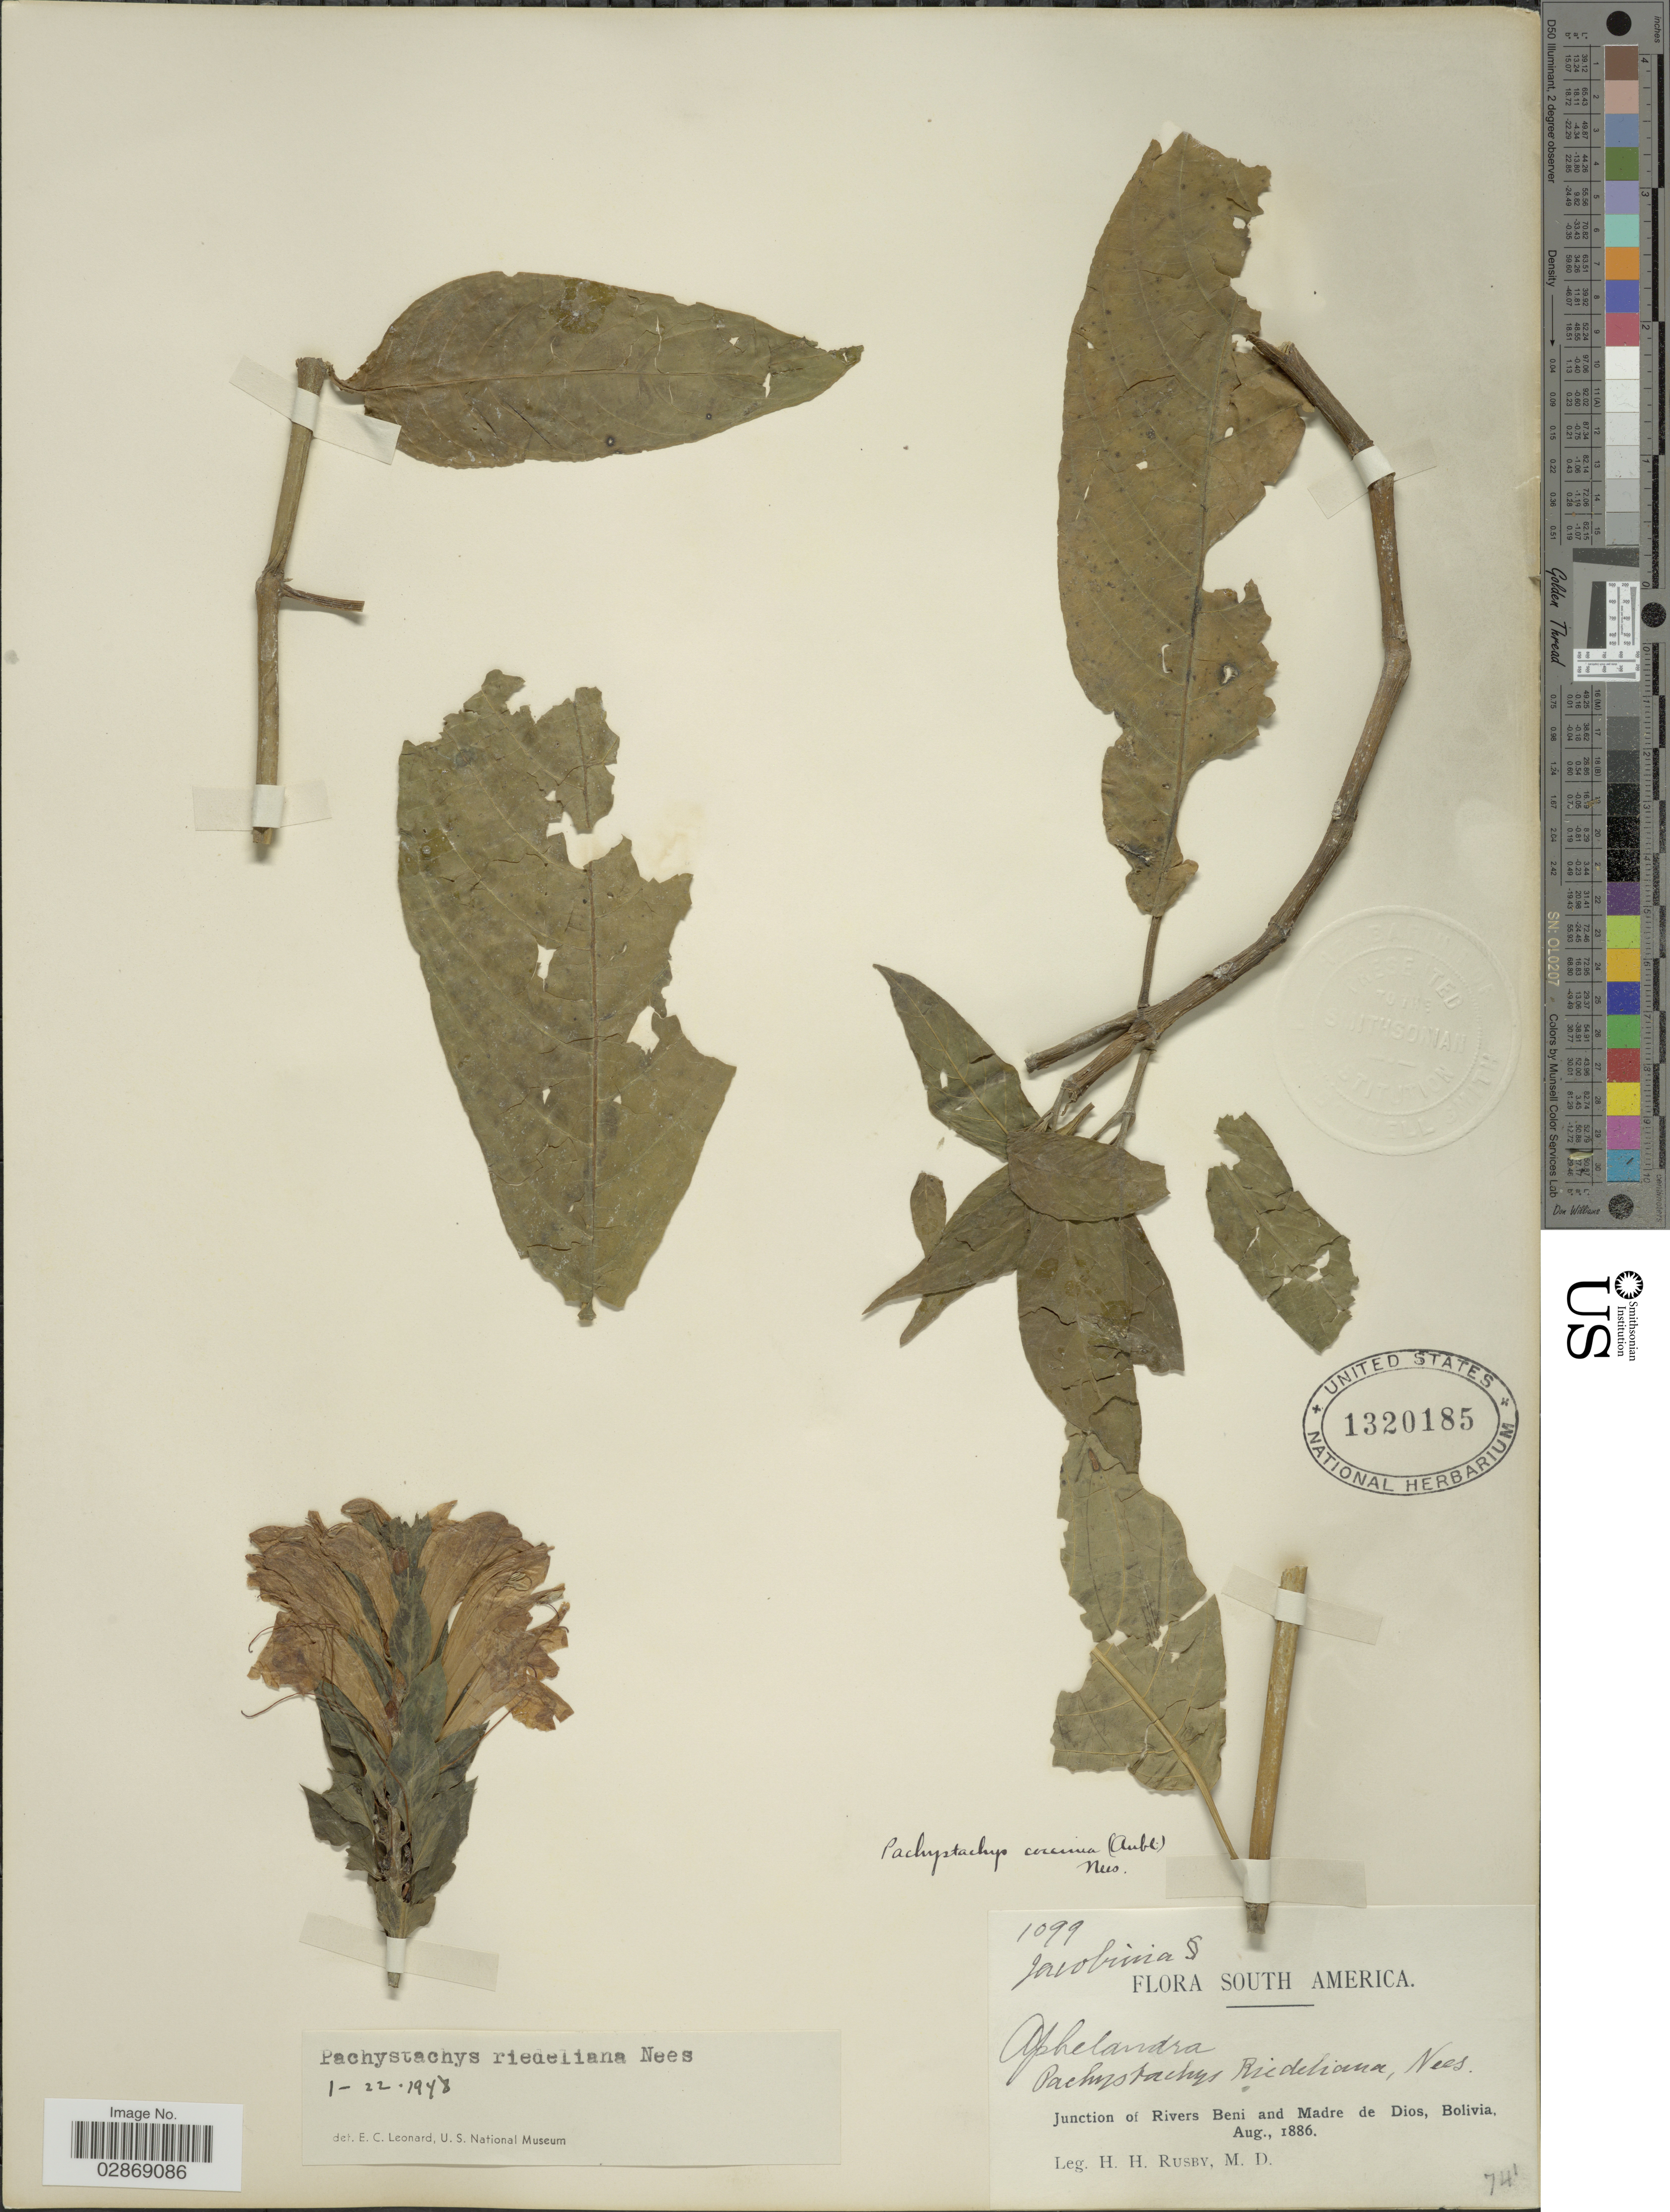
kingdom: Plantae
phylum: Tracheophyta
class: Magnoliopsida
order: Lamiales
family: Acanthaceae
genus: Pachystachys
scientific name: Pachystachys spicata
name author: (Ruiz & Pav.) Wassh.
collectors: H. H. Rusby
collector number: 1099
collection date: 1886-08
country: Bolivia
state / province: Beni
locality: Junction of Rivers Beni and Madre de Dios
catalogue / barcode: US 1320185